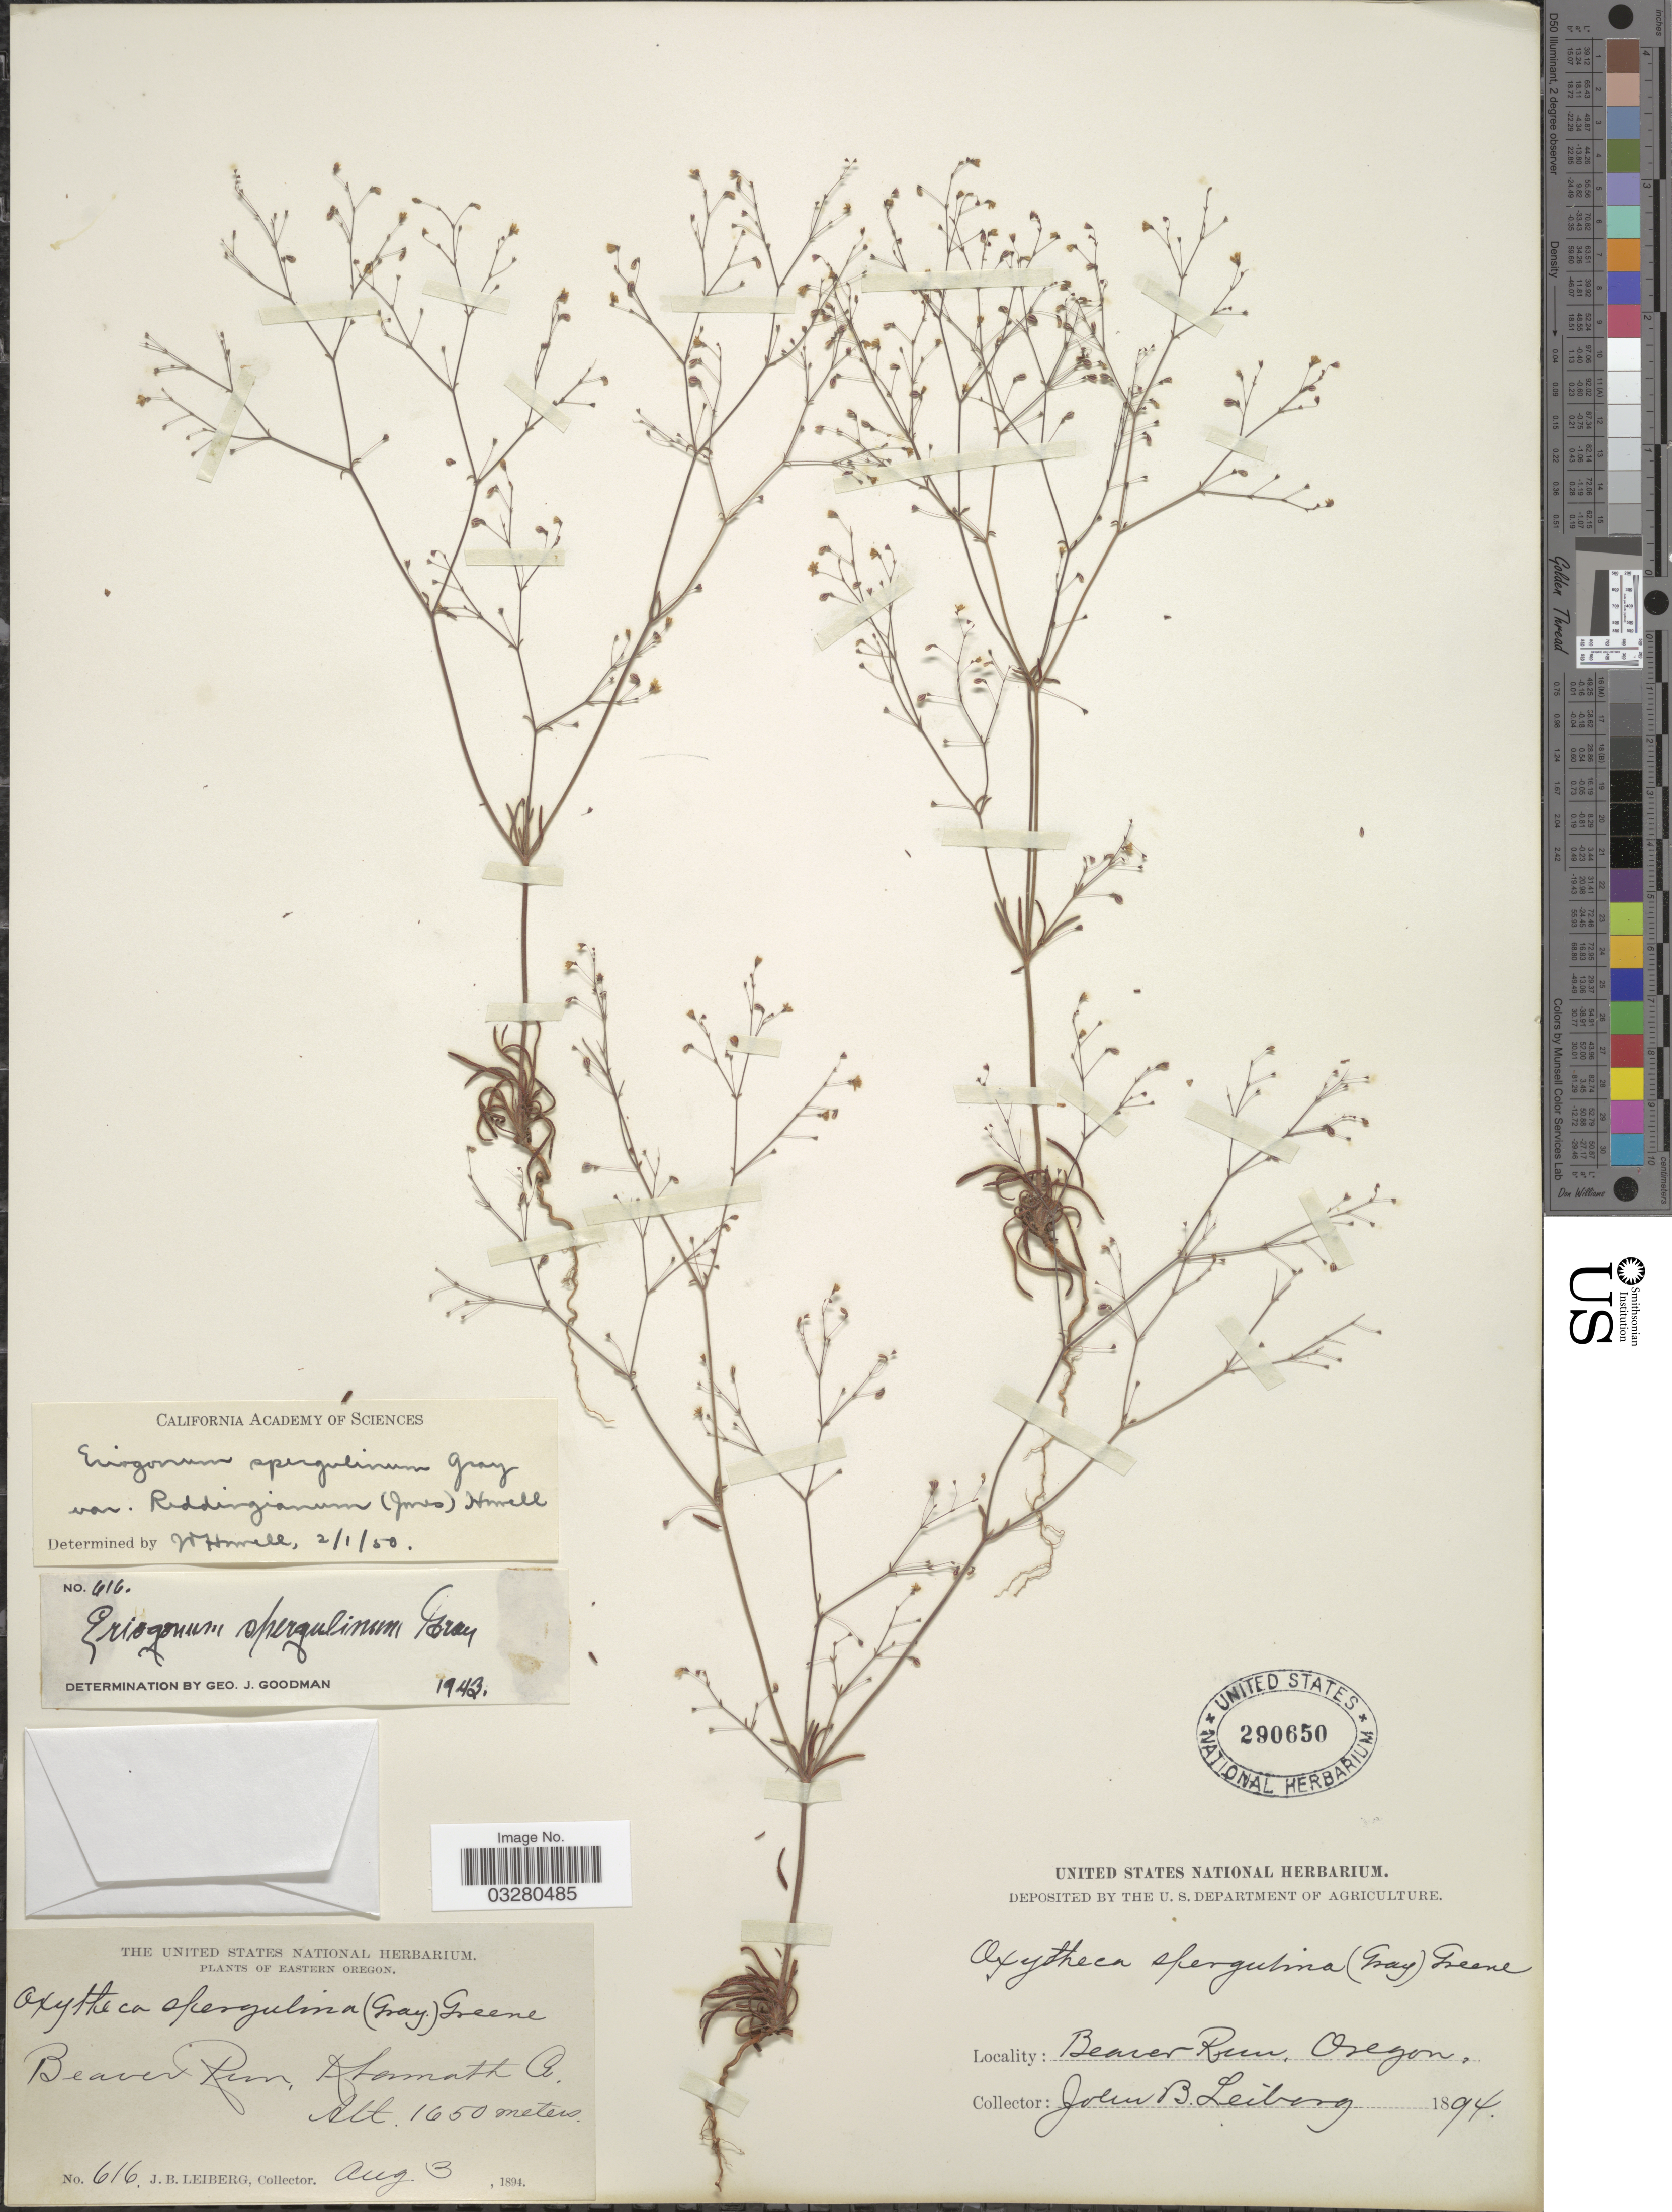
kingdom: Plantae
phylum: Tracheophyta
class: Magnoliopsida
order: Caryophyllales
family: Polygonaceae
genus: Eriogonum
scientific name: Eriogonum spergulinum var. reddingianum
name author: (M.E. Jones) J.T. Howell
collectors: J. B. Leiberg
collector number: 616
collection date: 1894-08-03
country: United States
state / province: Oregon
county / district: Klamath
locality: Eastern Oregon. Beaver Run, Klamath Co.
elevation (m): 1650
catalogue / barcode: US 290650